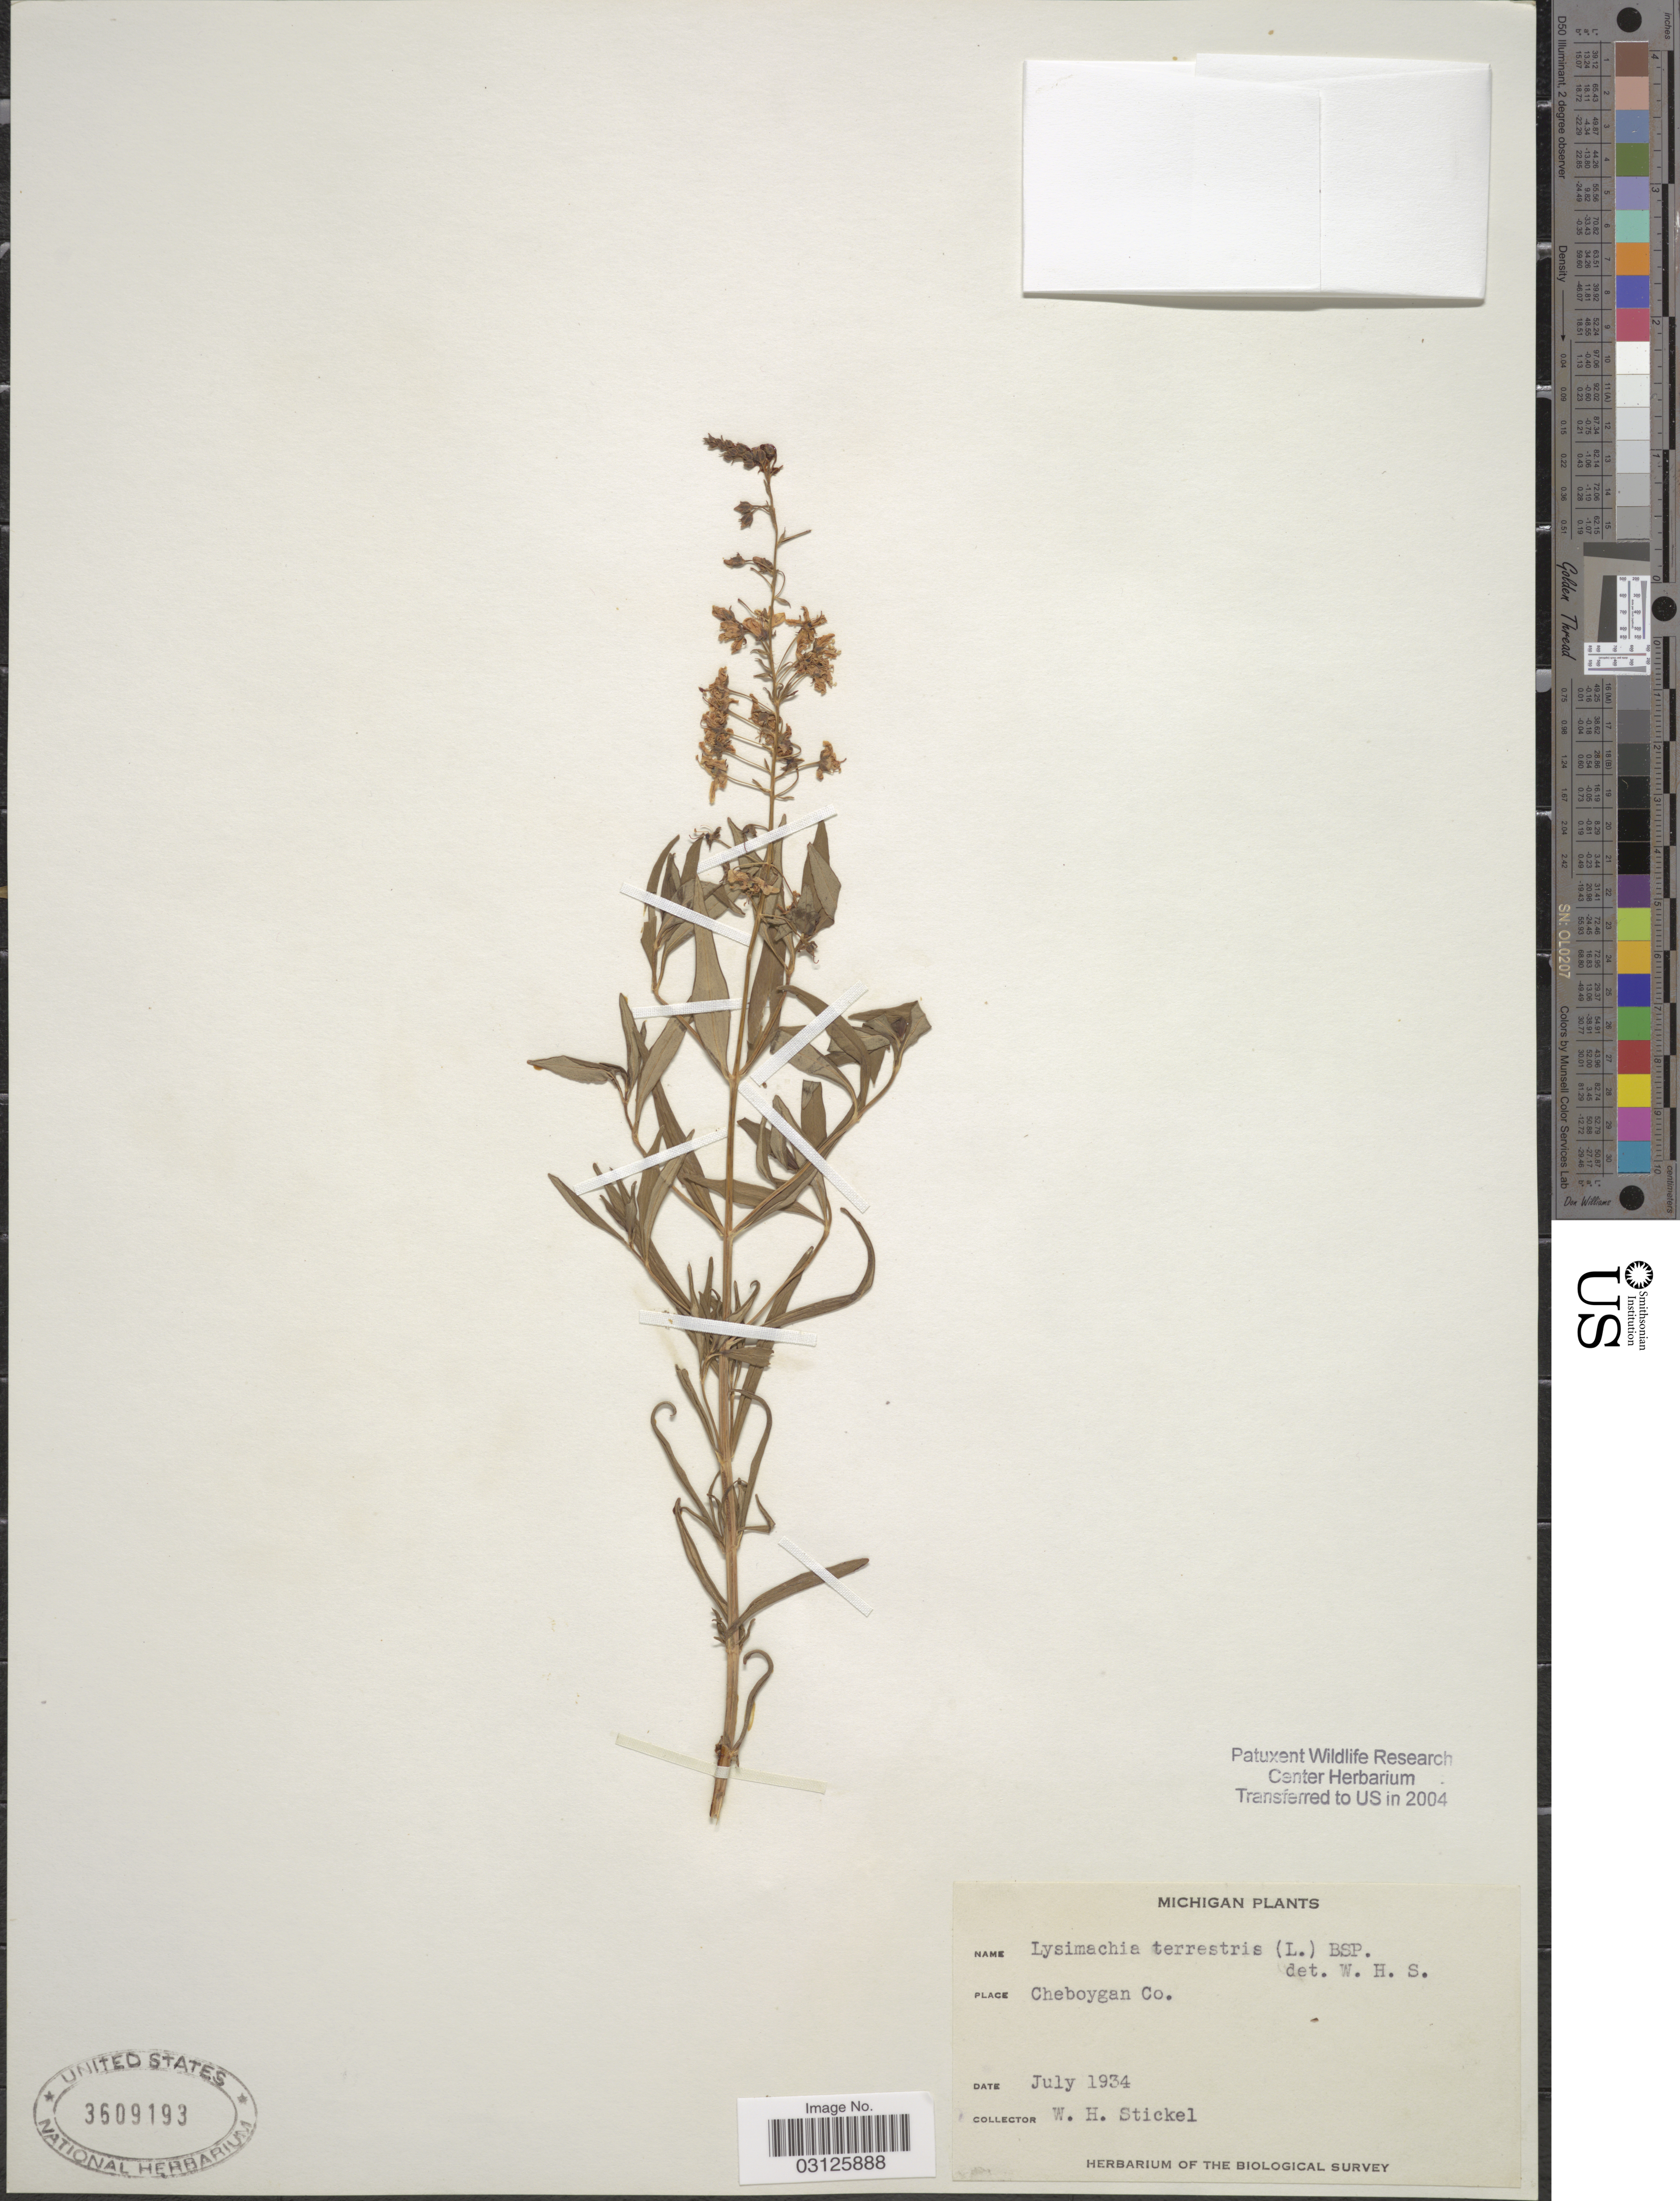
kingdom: Plantae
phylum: Tracheophyta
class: Magnoliopsida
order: Ericales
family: Primulaceae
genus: Lysimachia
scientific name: Lysimachia terrestris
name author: (L.) Britton, Stearns & Poggenb.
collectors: W. Stickel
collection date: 1934-07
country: United States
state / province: Michigan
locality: Cheboygan Co.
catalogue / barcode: US 3609193